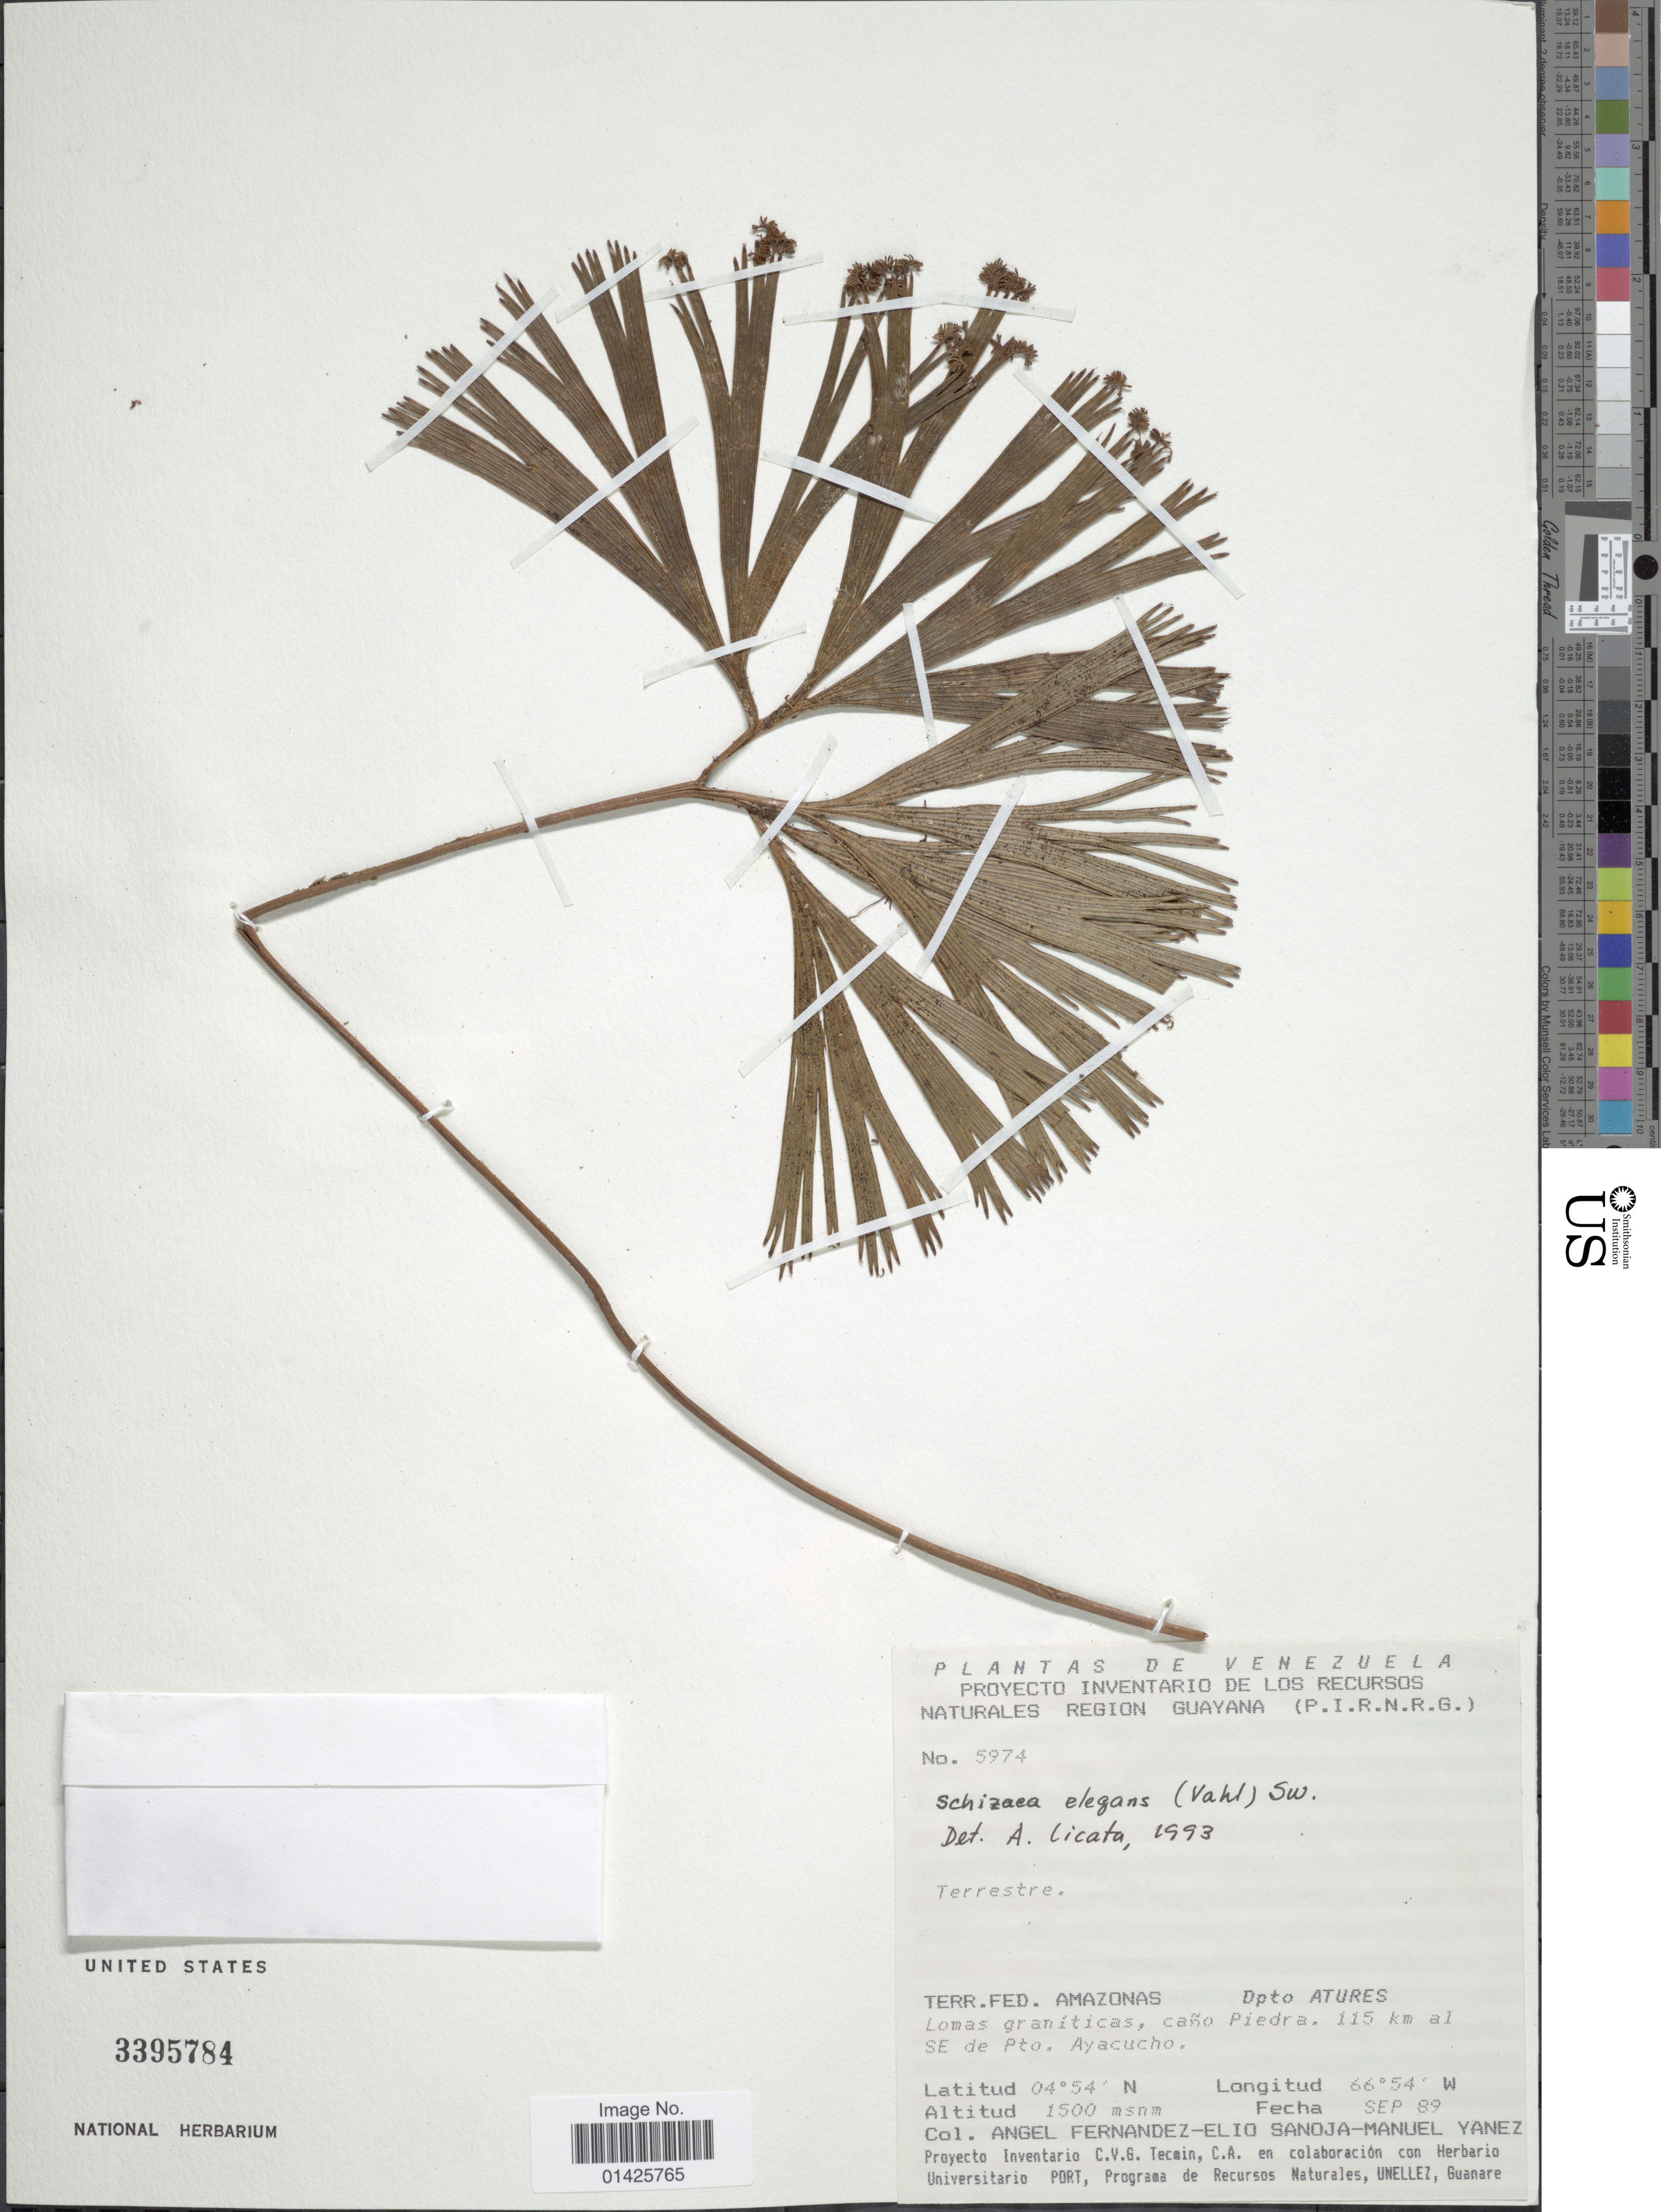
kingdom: Plantae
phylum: Tracheophyta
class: Polypodiopsida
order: Schizaeales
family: Schizaeaceae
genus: Schizaea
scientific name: Schizaea elegans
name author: (Vahl) Sw.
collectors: Á. Fernández, E. Sanoja & M. Yanez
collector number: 5974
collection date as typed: Transcribed d/m/y: /9/89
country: Venezuela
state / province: Amazonas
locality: Terr. Fed. Amazonas, Dpto Atures, Lomas graniticas, caño Piedra, 115 km al SE de Oto. Ayacucho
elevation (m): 1500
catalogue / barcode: US 3395784